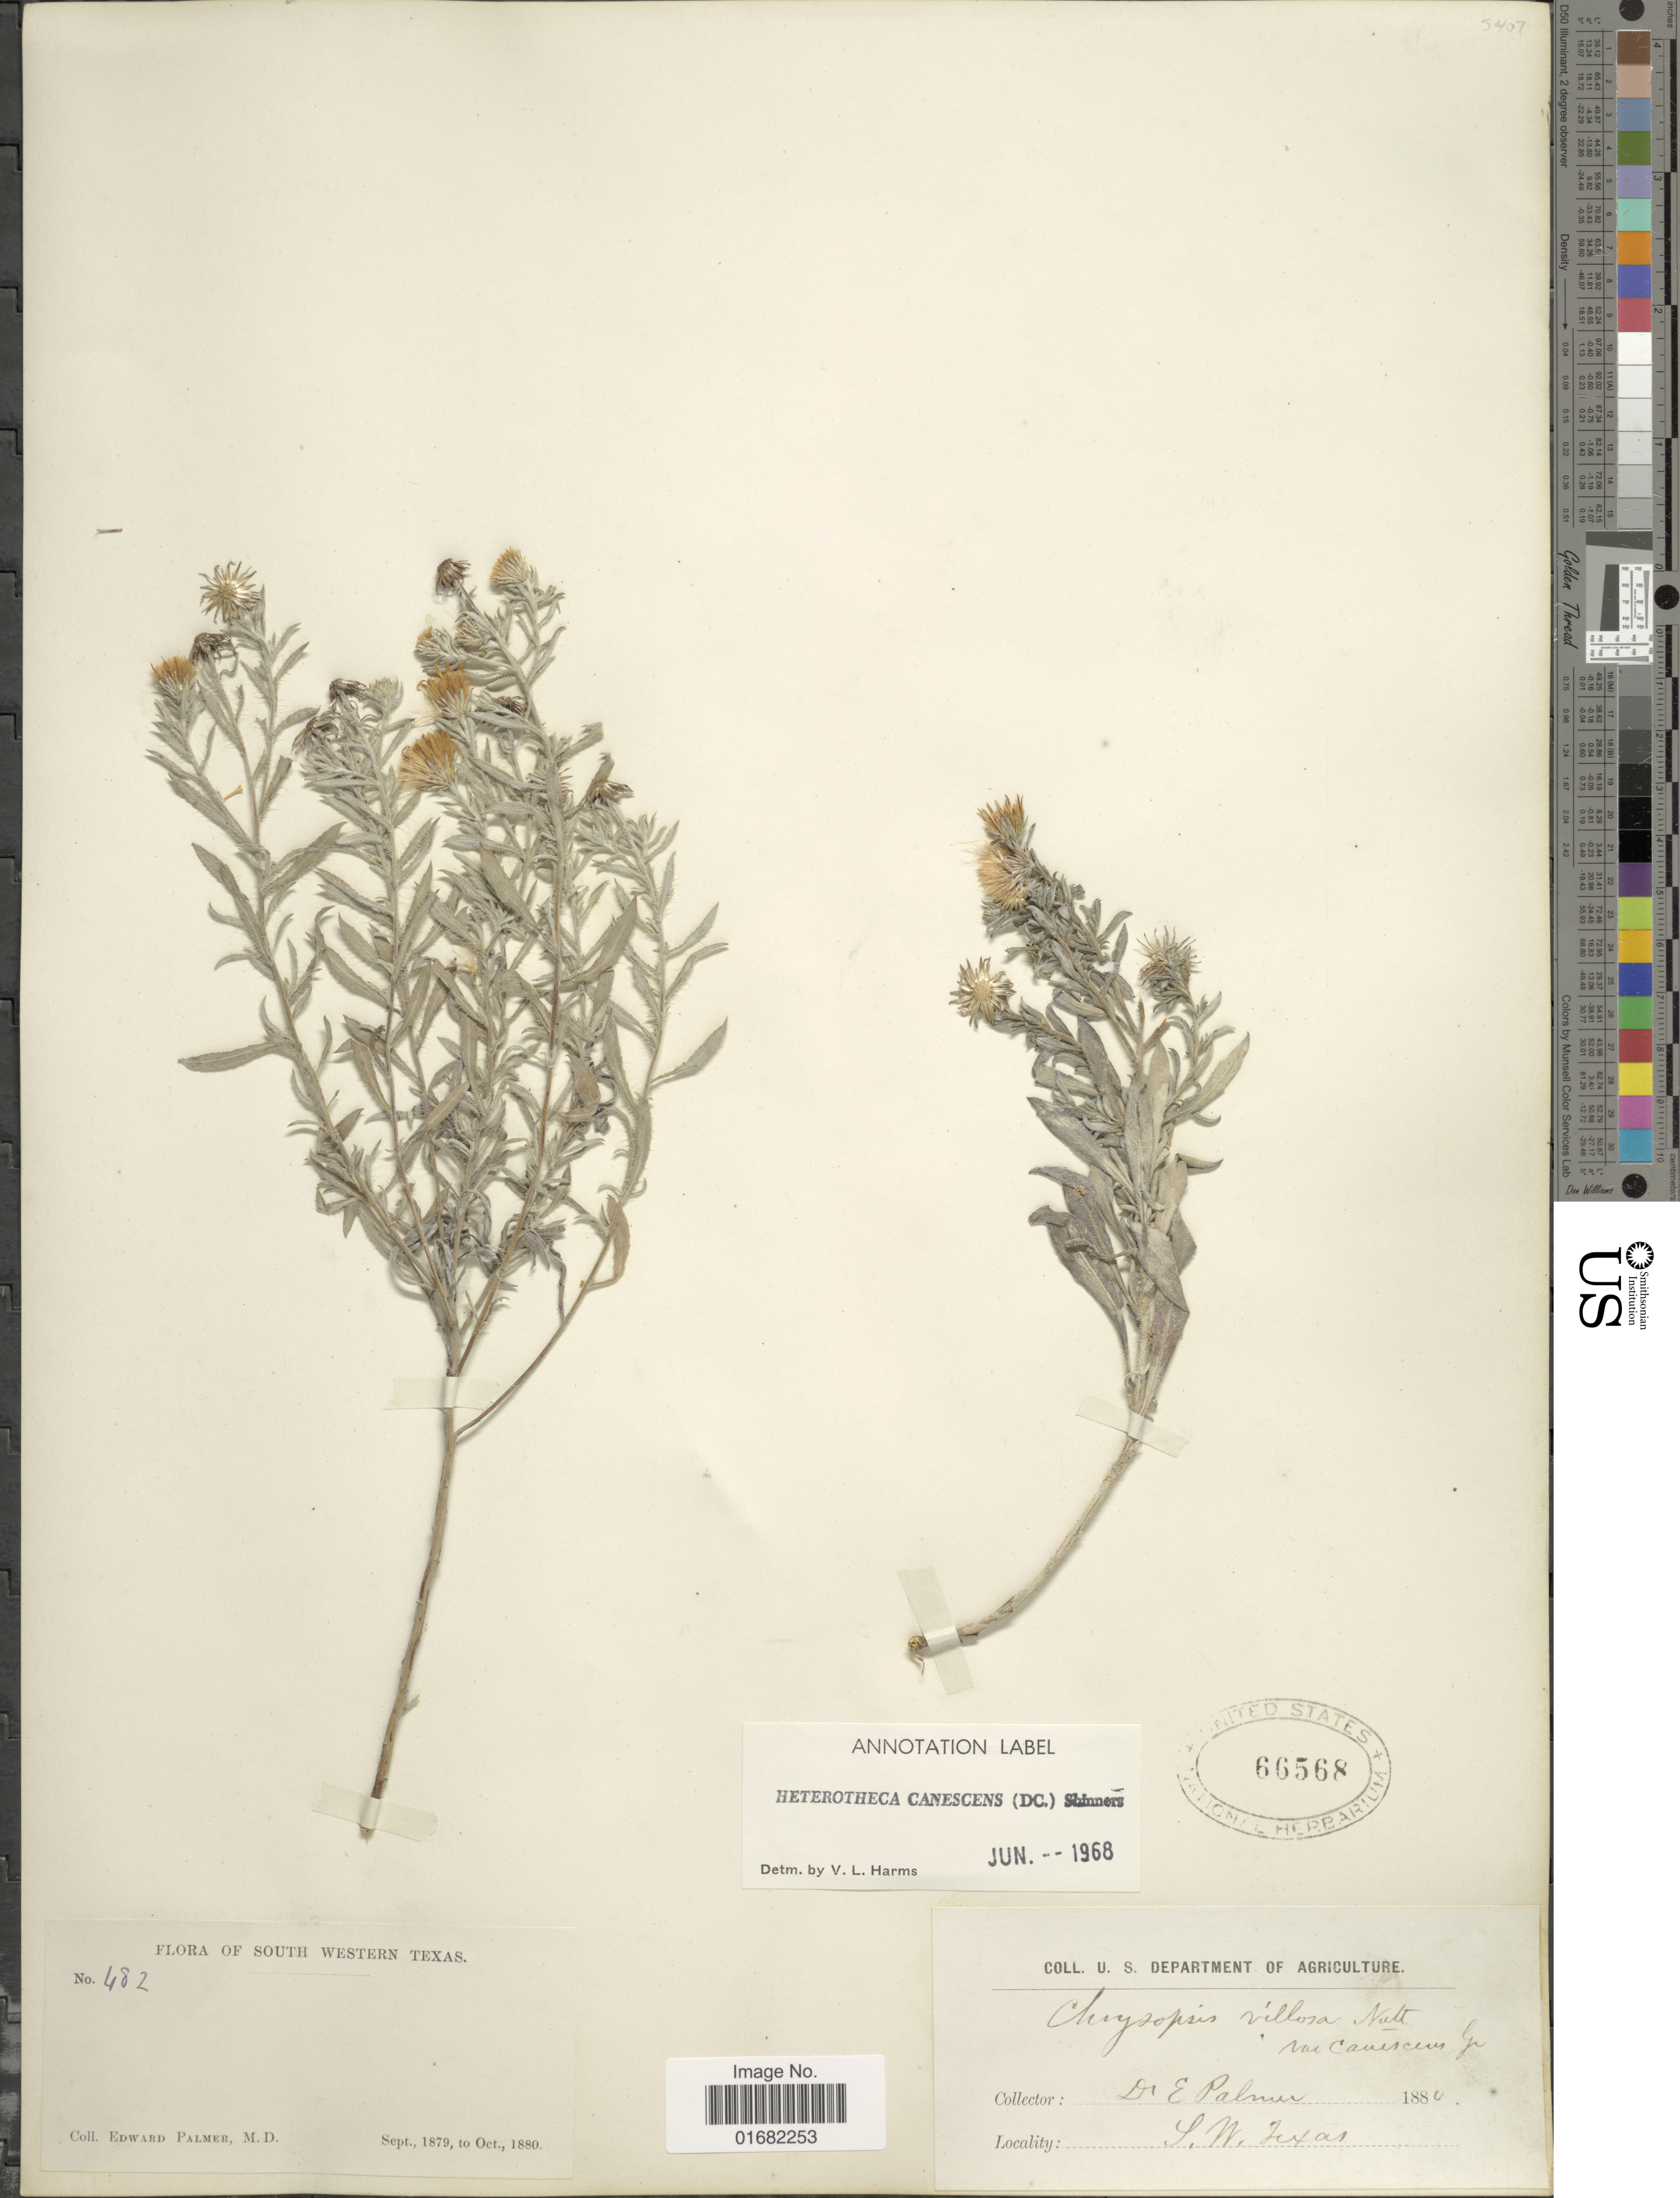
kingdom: Plantae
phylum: Tracheophyta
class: Magnoliopsida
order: Asterales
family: Asteraceae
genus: Heterotheca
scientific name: Heterotheca canescens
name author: (DC.) Shinners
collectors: E. Palmer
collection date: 1880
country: United States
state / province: Texas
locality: S. W. Texas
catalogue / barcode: US 66568